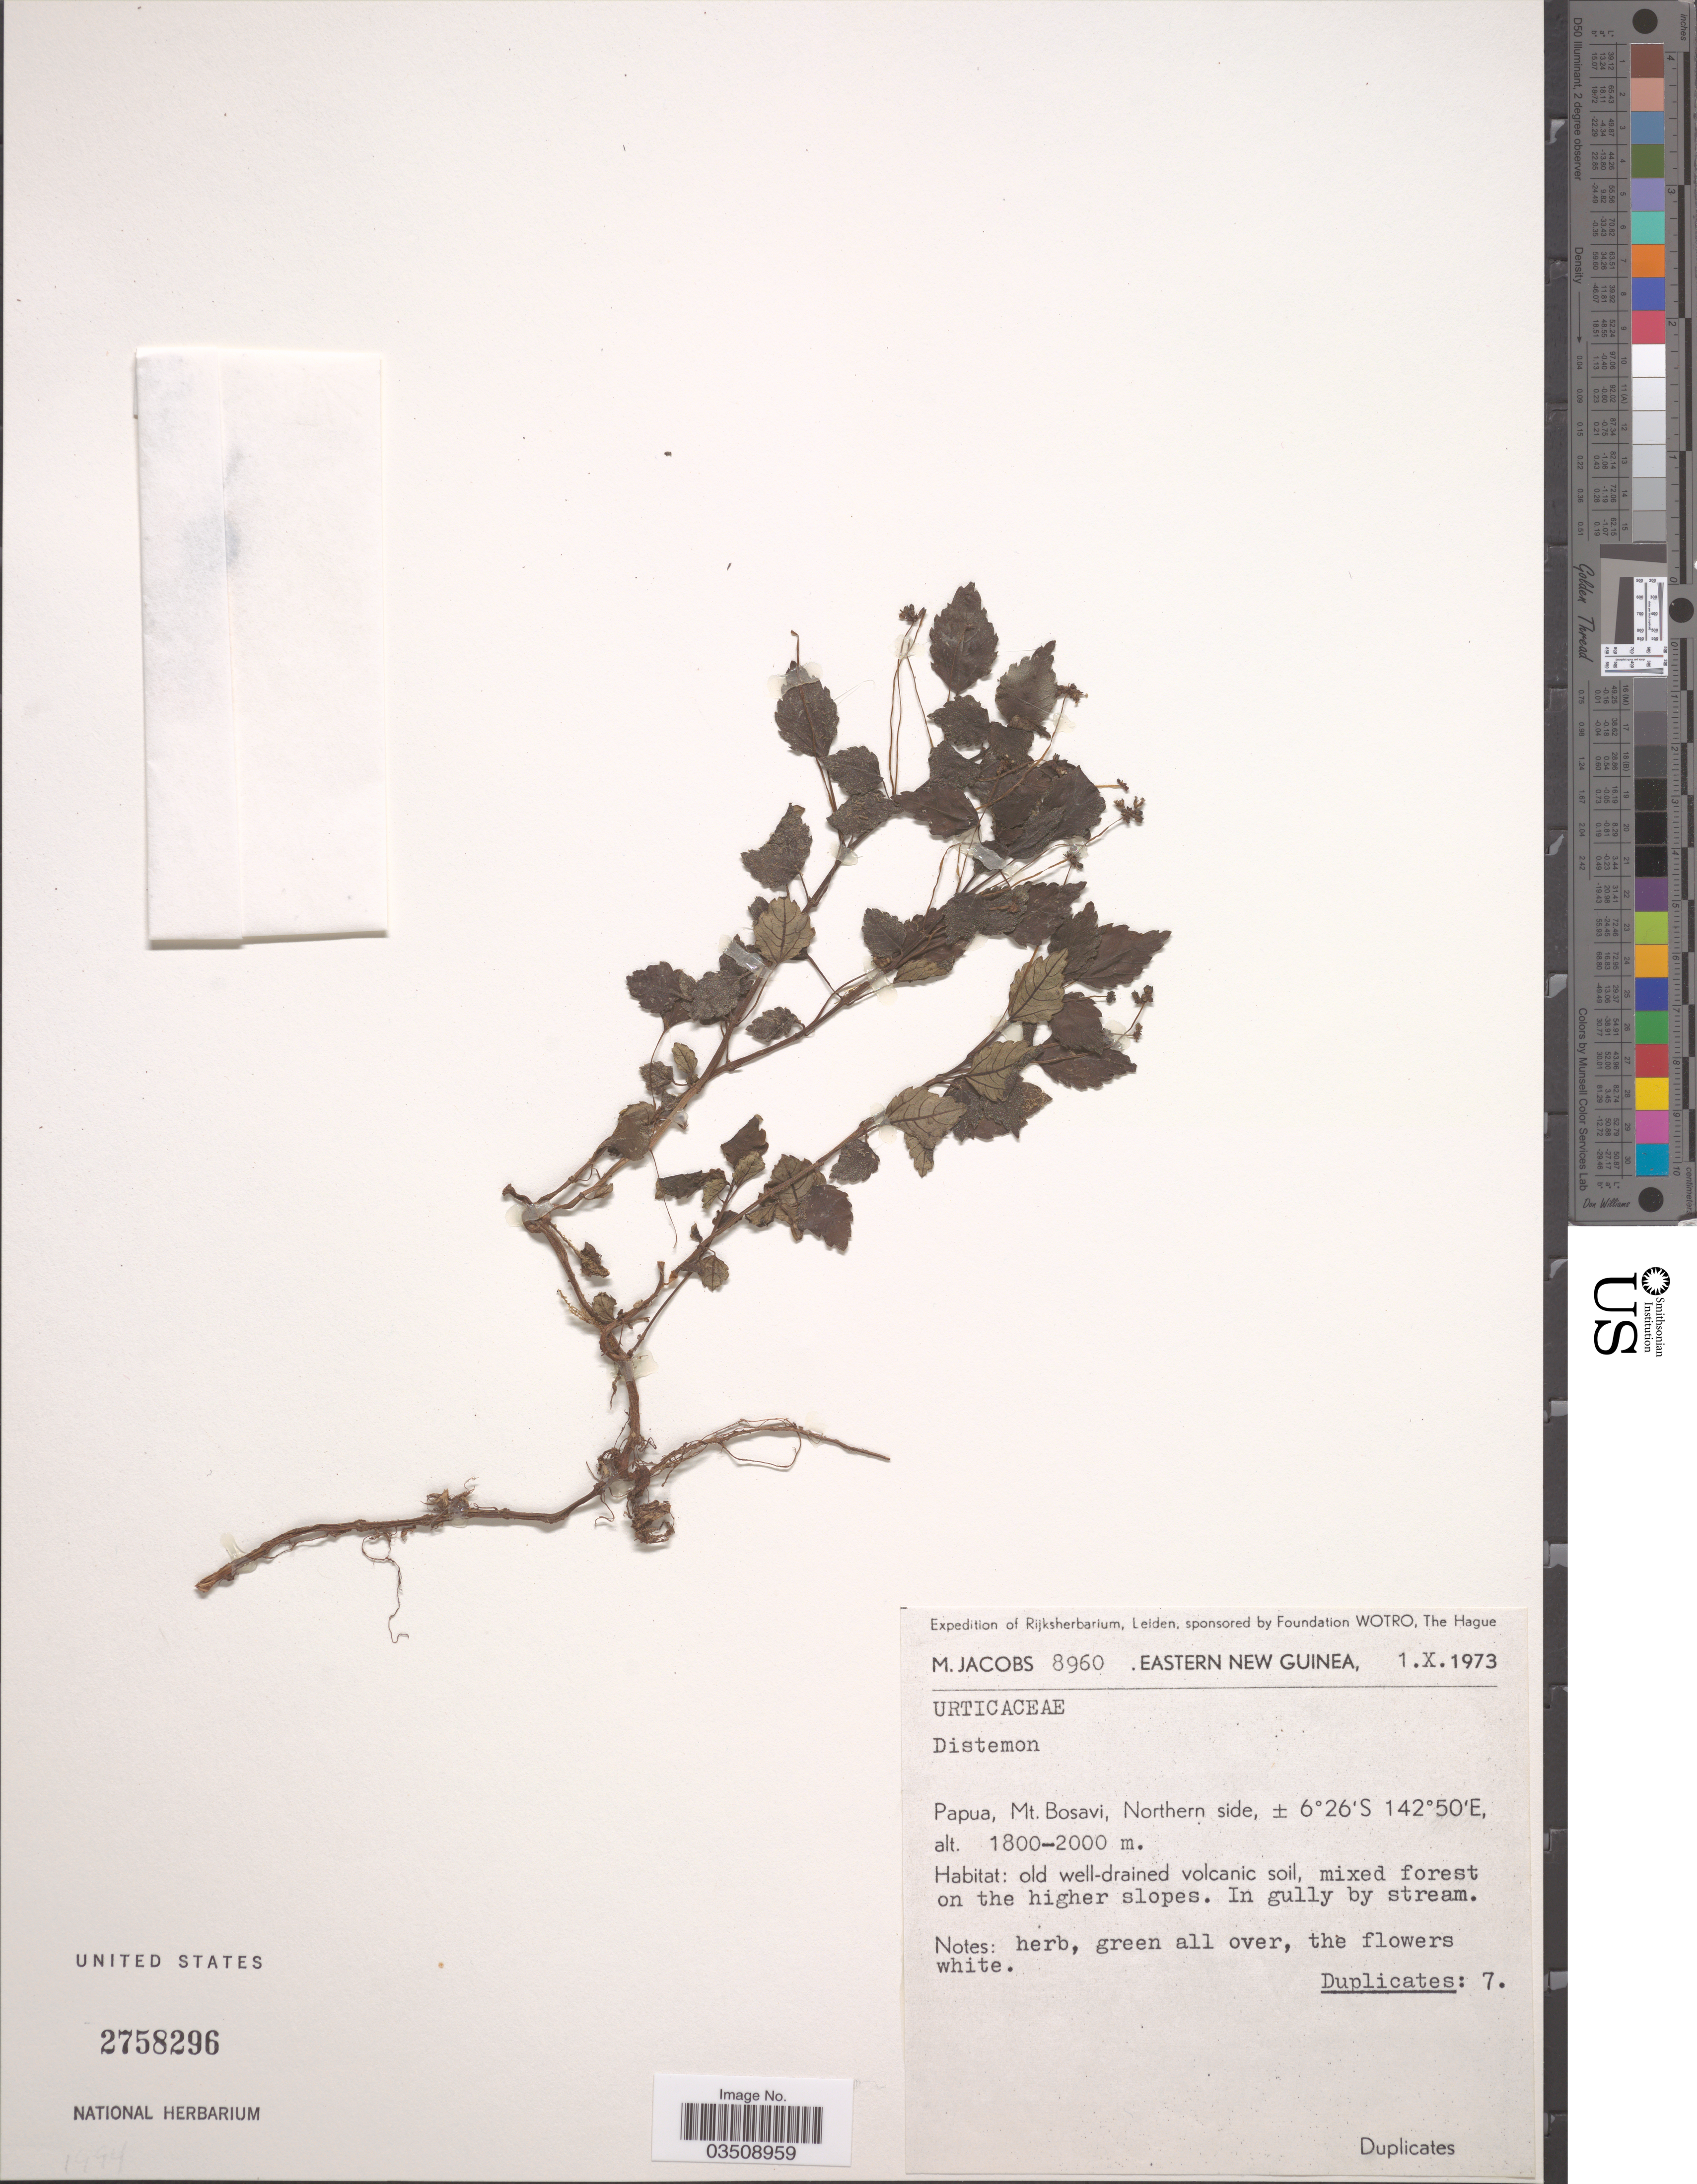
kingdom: Plantae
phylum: Tracheophyta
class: Magnoliopsida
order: Rosales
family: Urticaceae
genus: Pilea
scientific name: Pilea sp.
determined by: Strong, Mark T., (BOT), Smithsonian Institution - National Museum of Natural History (UNITED STATES)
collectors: M. Jacobs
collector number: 8960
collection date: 1973-10-01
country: Papua New Guinea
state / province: Northern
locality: Easten New Guinea. Papua, Mt. Bosavi, Northern side.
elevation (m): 1800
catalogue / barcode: US 2758296